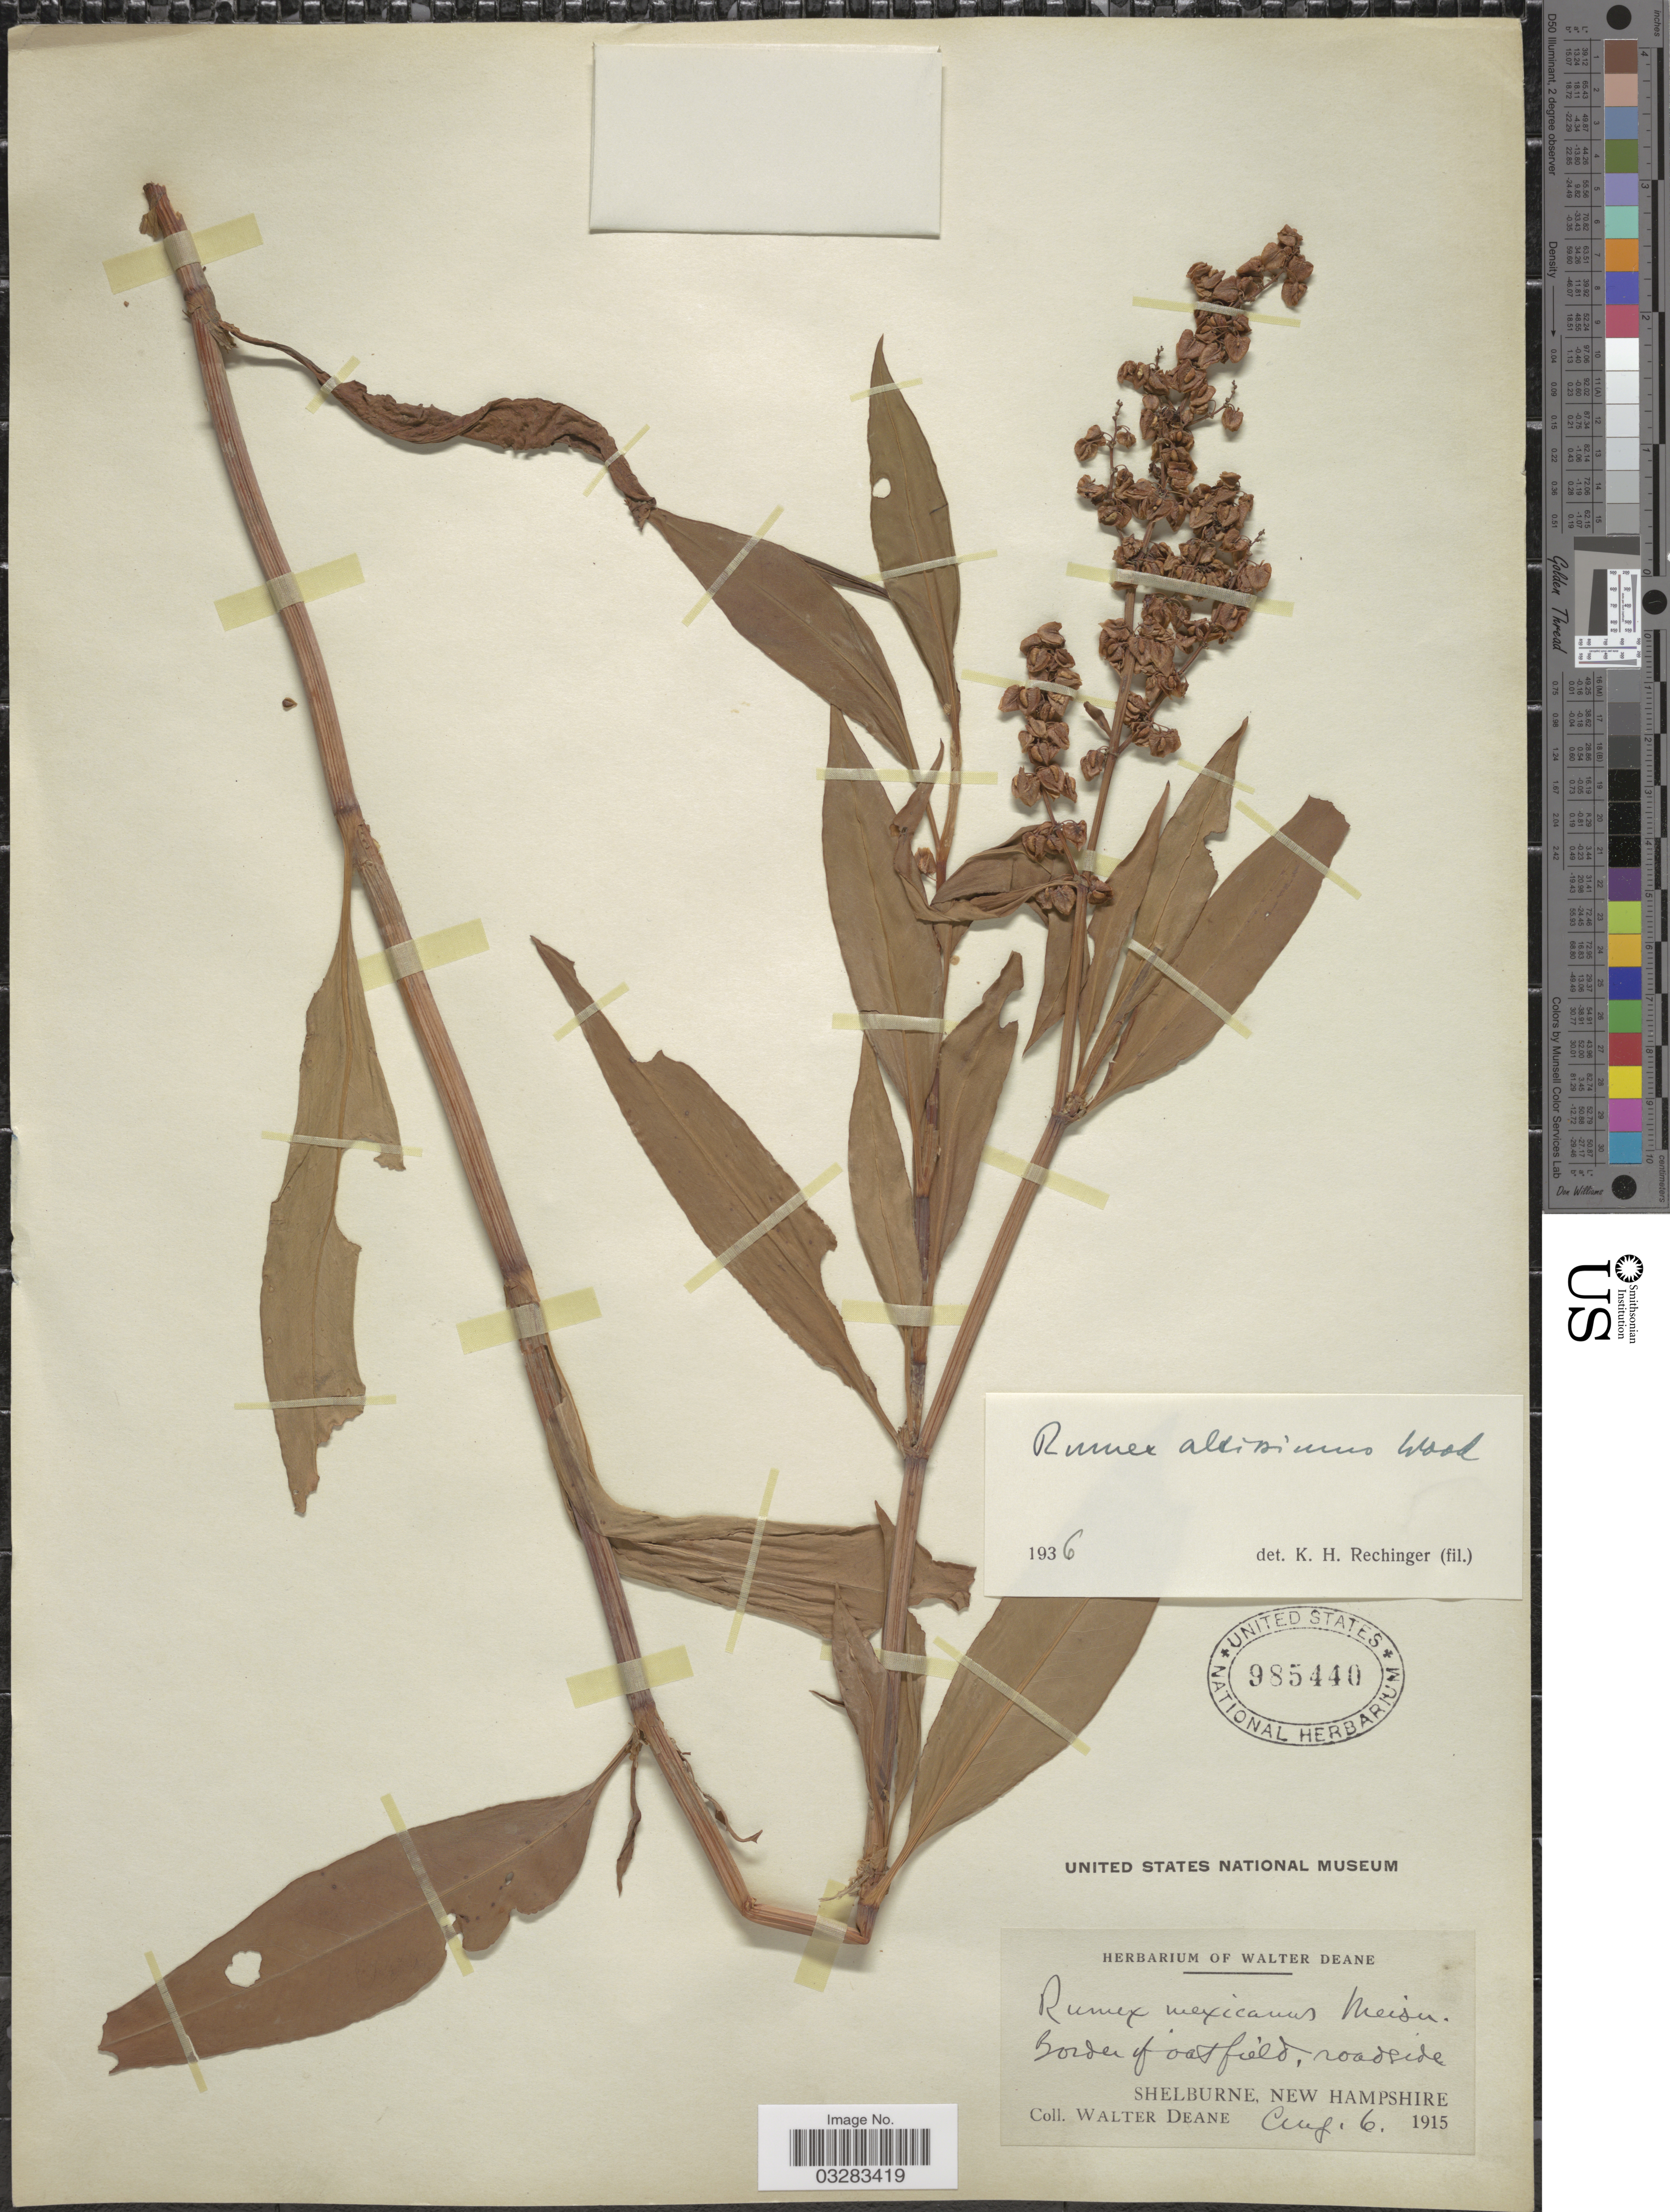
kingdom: Plantae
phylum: Tracheophyta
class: Magnoliopsida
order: Caryophyllales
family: Polygonaceae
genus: Rumex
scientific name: Rumex altissimus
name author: Alph. Wood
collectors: W. Deane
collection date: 1915-08-06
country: United States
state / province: New Hampshire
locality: Border of oat field, roadside. Shelburne.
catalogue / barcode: US 985440